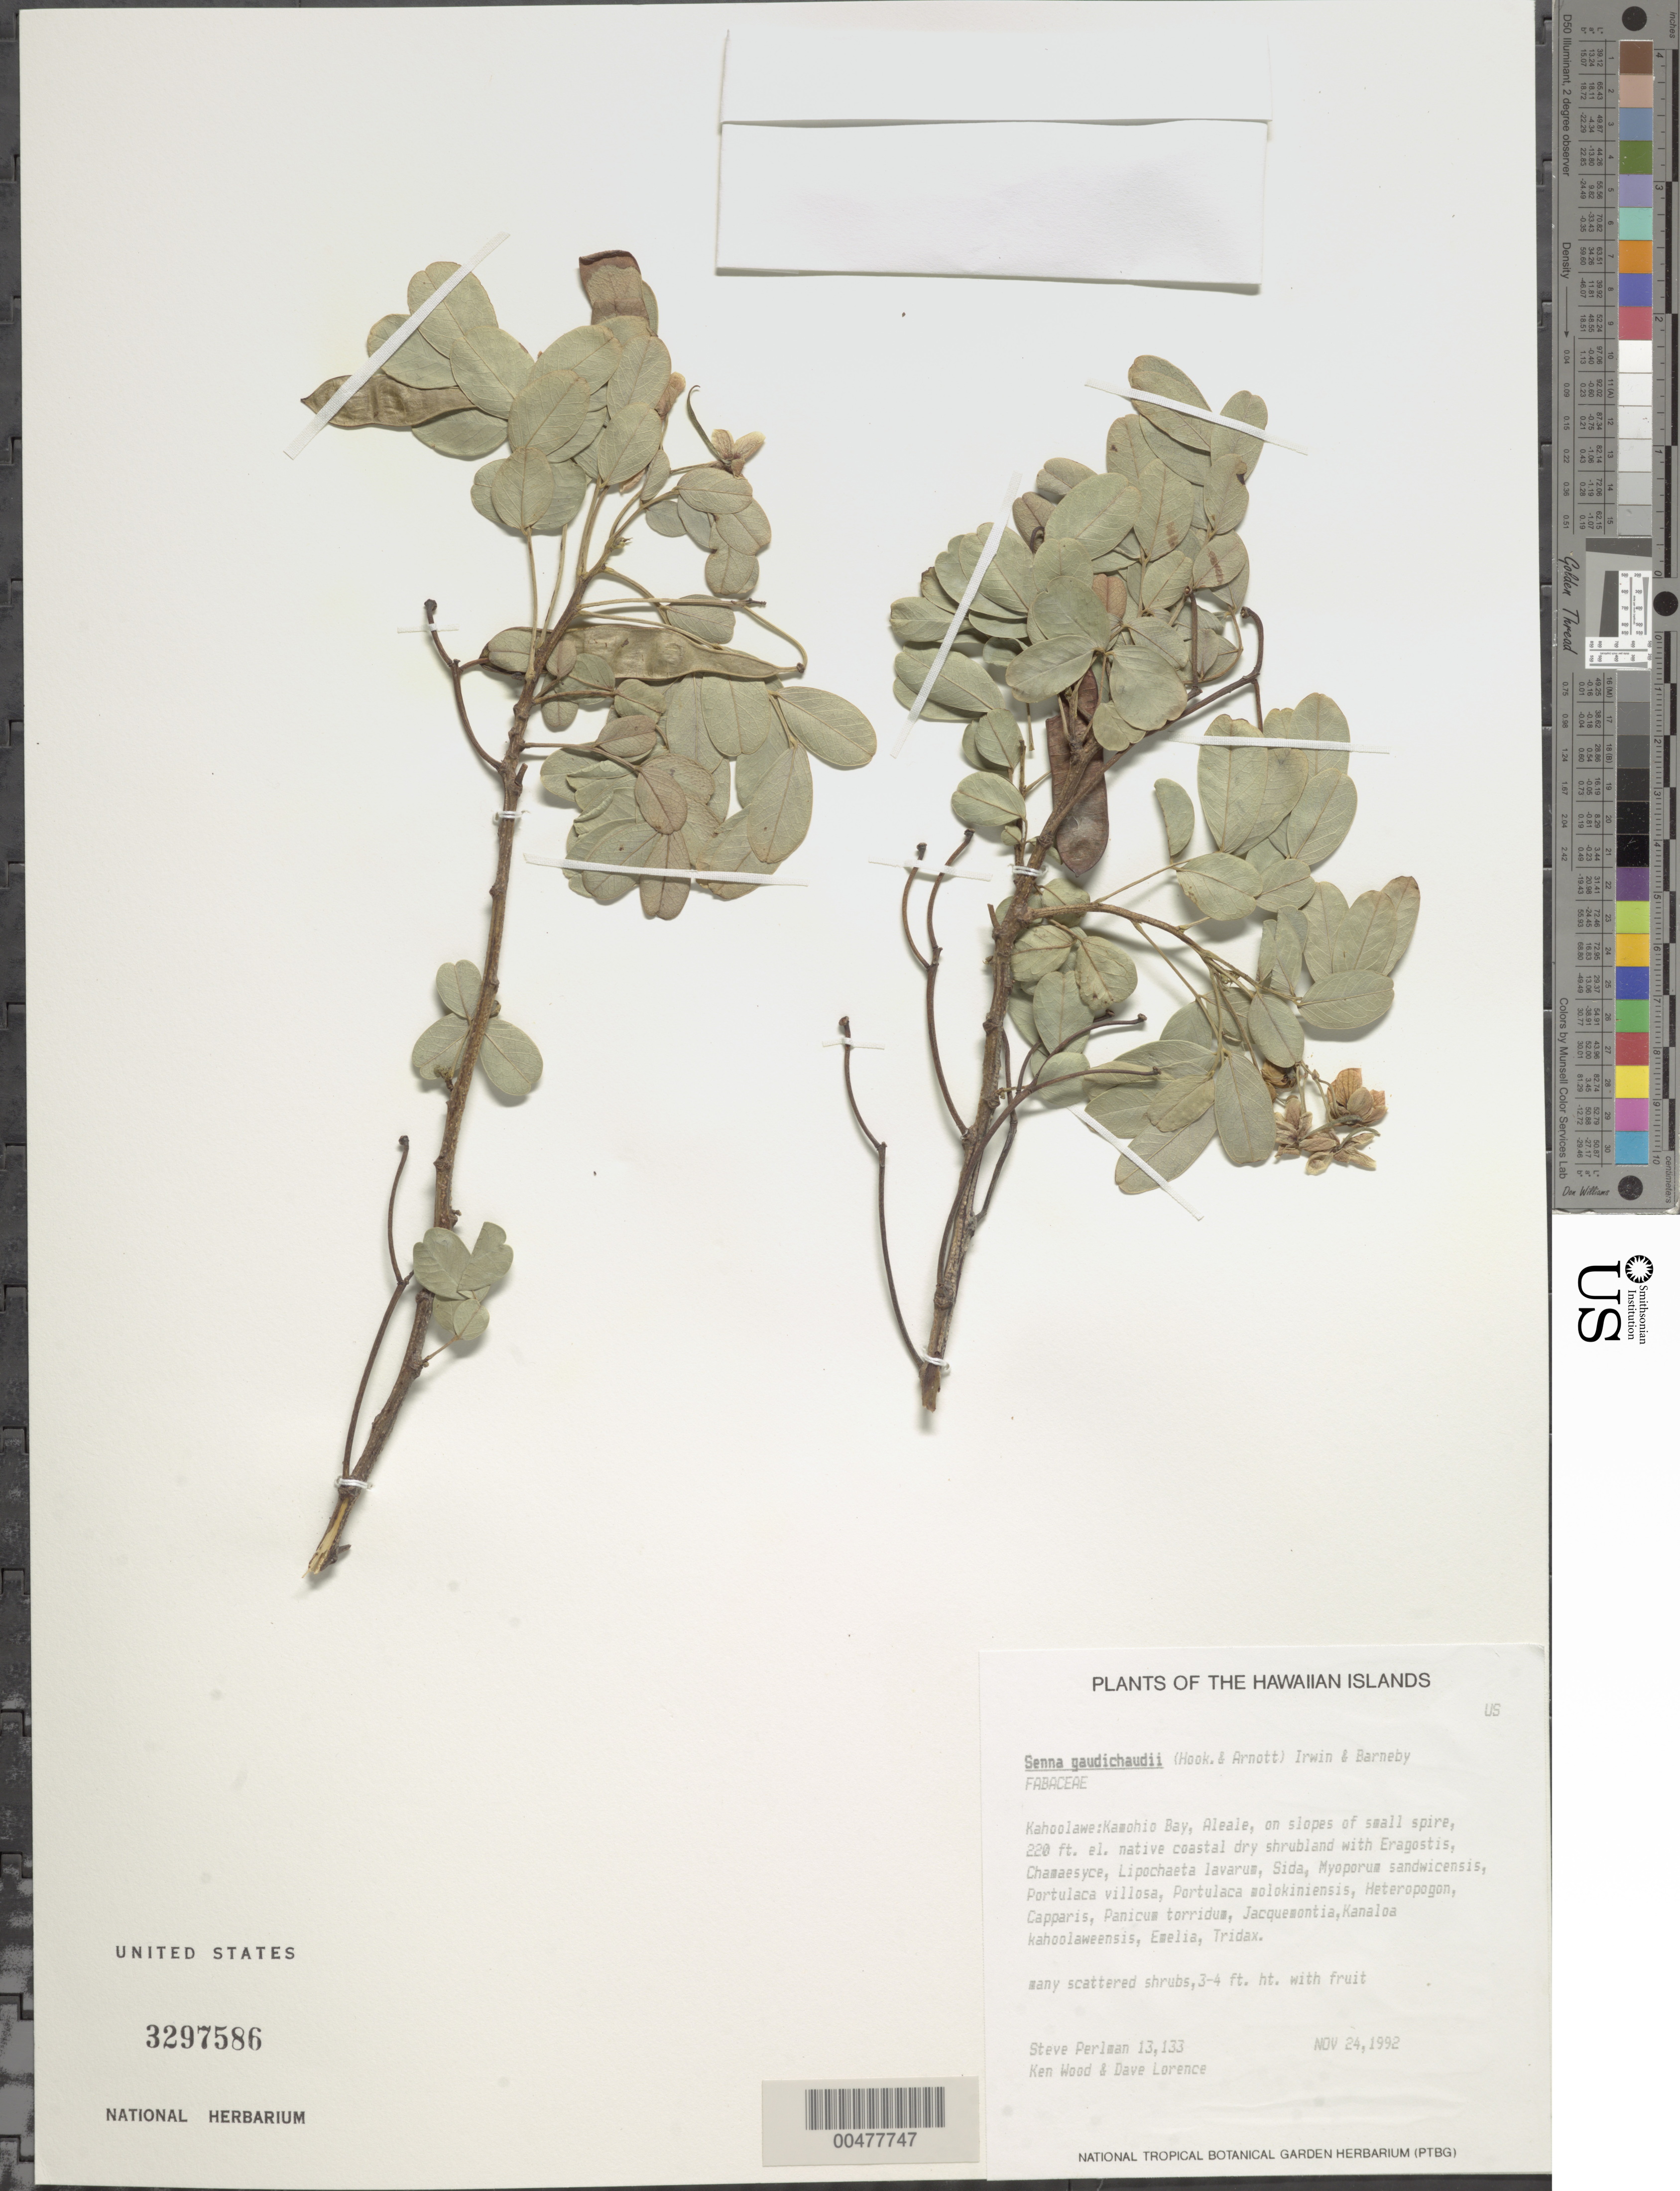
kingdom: Plantae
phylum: Tracheophyta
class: Magnoliopsida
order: Fabales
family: Fabaceae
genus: Senna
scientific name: Senna gaudichaudii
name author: (Hook. & Arn.) H.S. Irwin & Barneby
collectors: S. P. Perlman, K. Wood & D. Lorence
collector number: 13133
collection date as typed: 24 Nov 1992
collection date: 1992-11-24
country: United States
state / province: Hawaii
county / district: Maui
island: Kaho'olawe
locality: Kamohio Bay, Aleale, on slopes of small spire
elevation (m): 67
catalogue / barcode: US 3297586